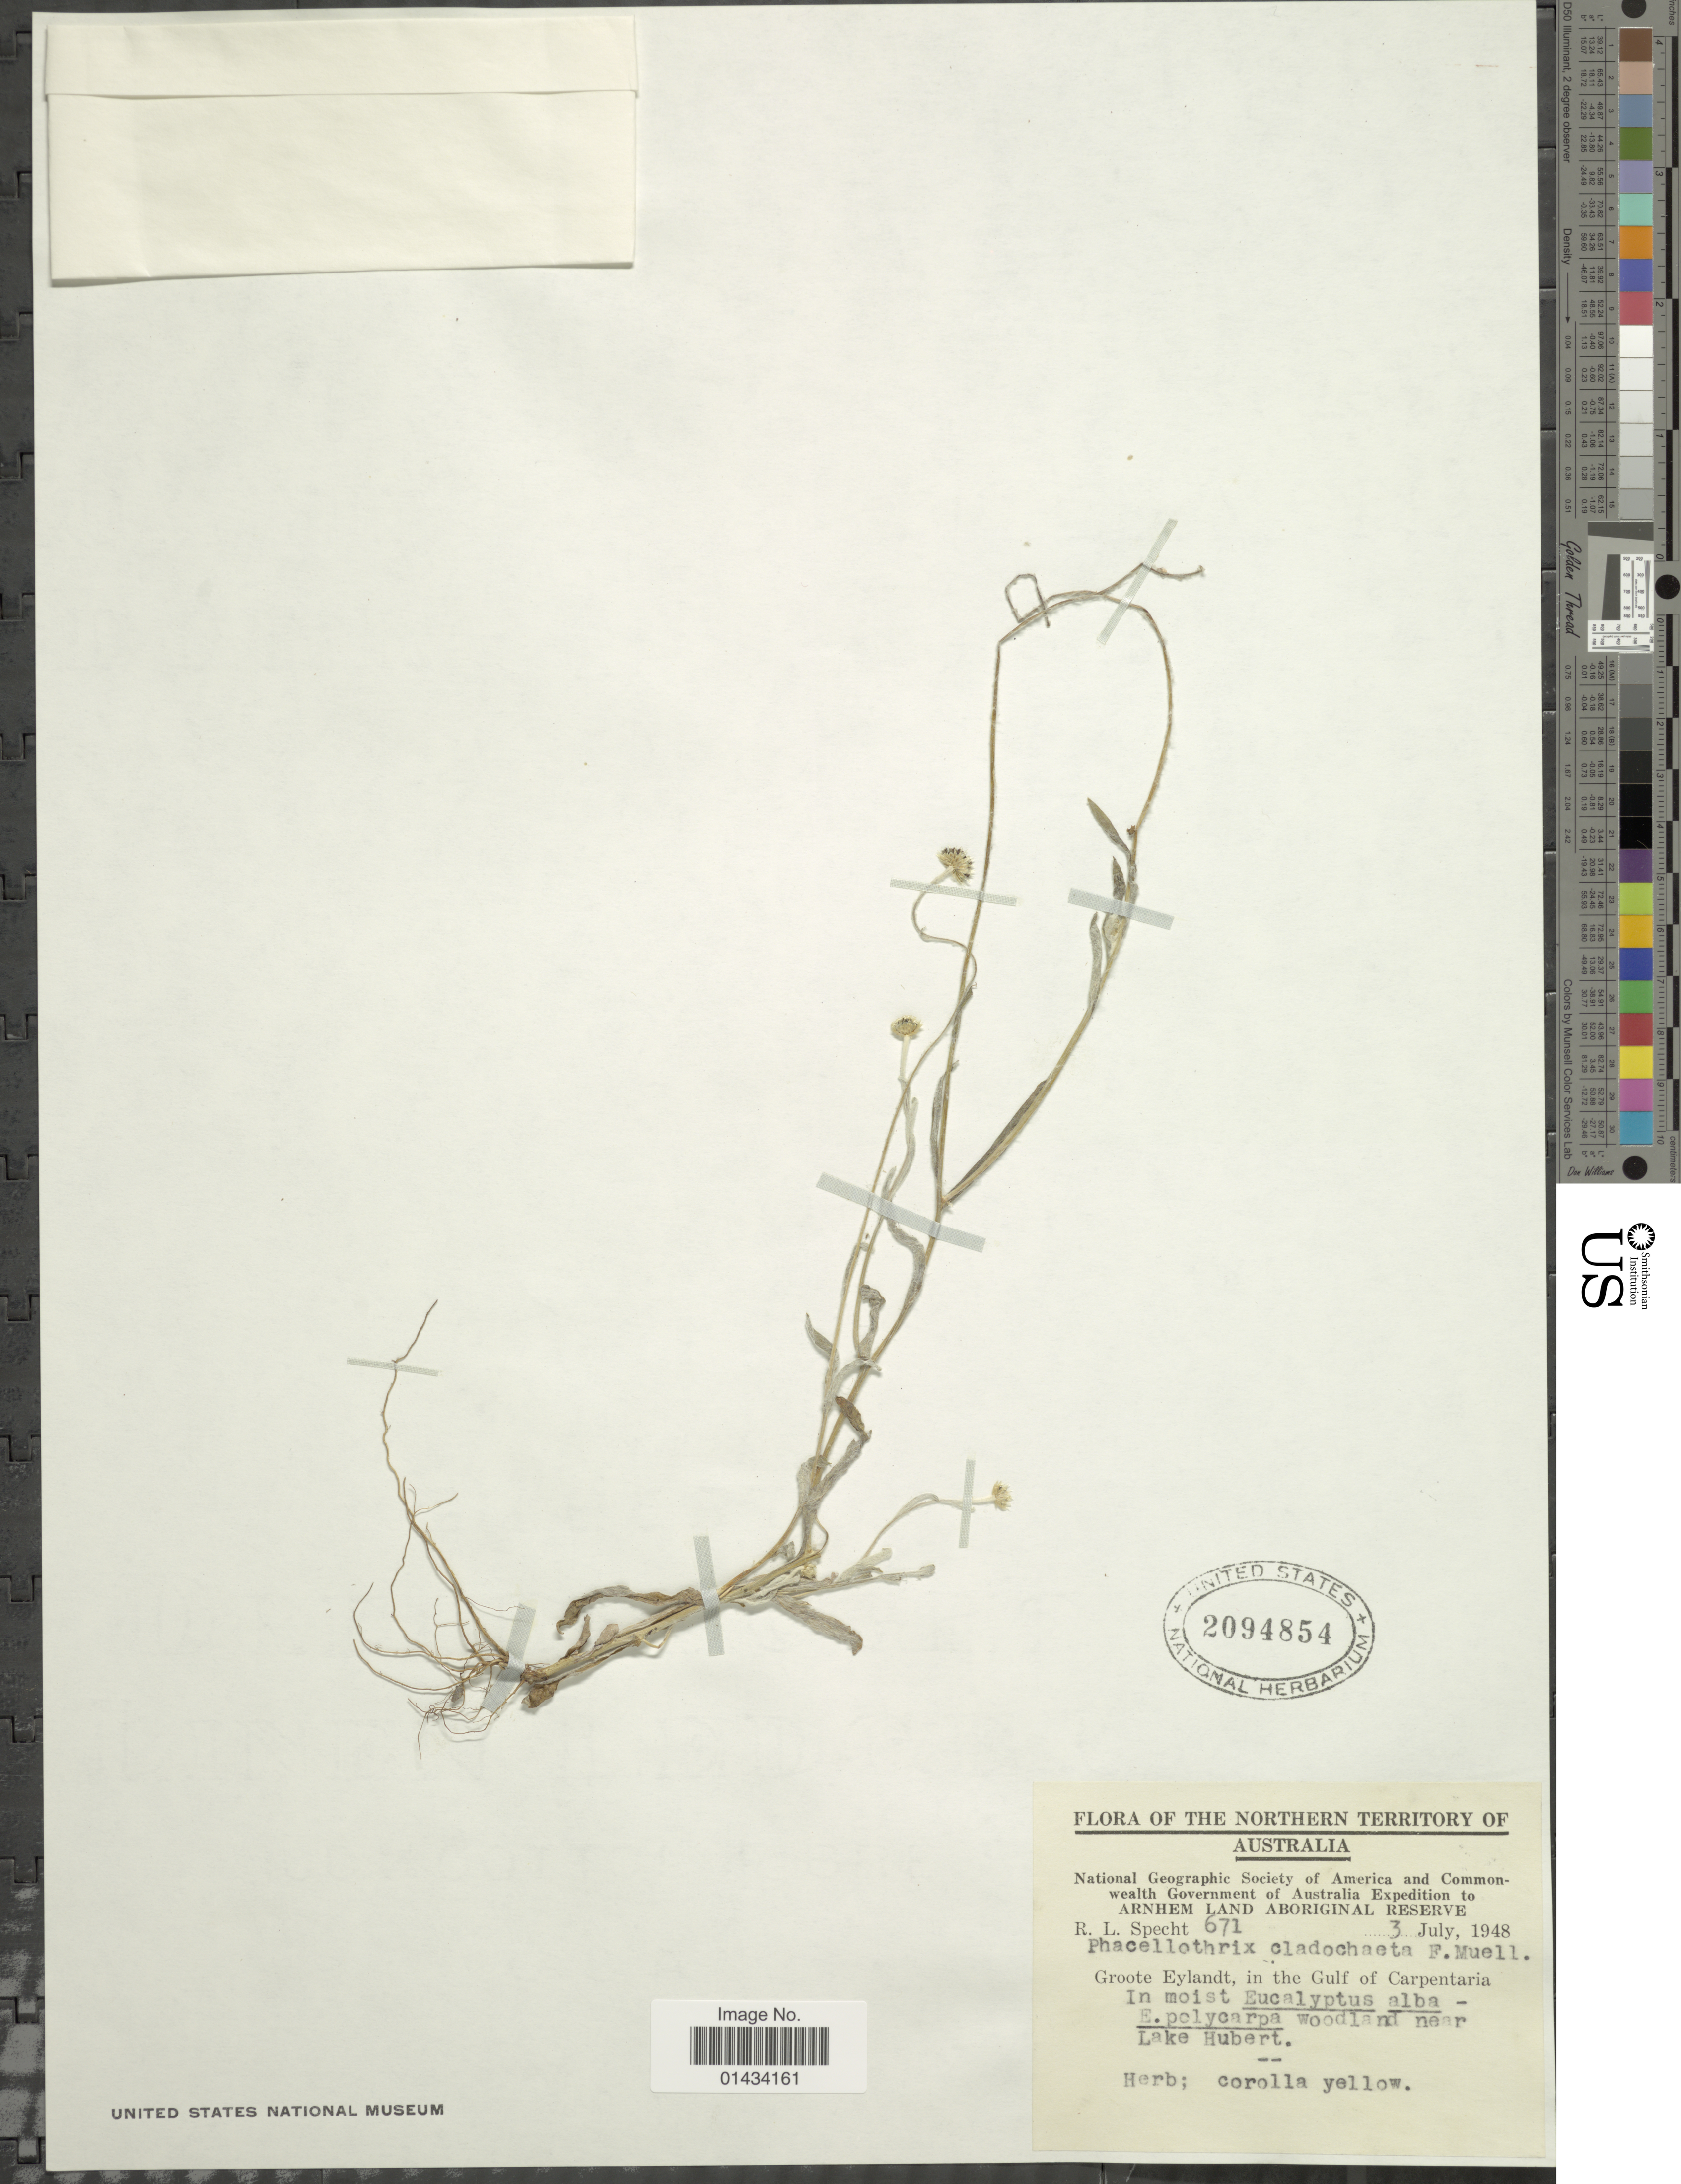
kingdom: Plantae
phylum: Tracheophyta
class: Magnoliopsida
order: Asterales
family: Asteraceae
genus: Phacellothrix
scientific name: Phacellothrix cladochaeta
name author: F. Muell.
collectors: R. L. Specht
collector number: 671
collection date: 1948-07-03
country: Australia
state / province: Northern Territory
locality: Arnhem land Aboriginal Reserve, Groote Eyland, in the Gulf of Carpentaria, woodland near Lake Hubert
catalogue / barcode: US 2094854